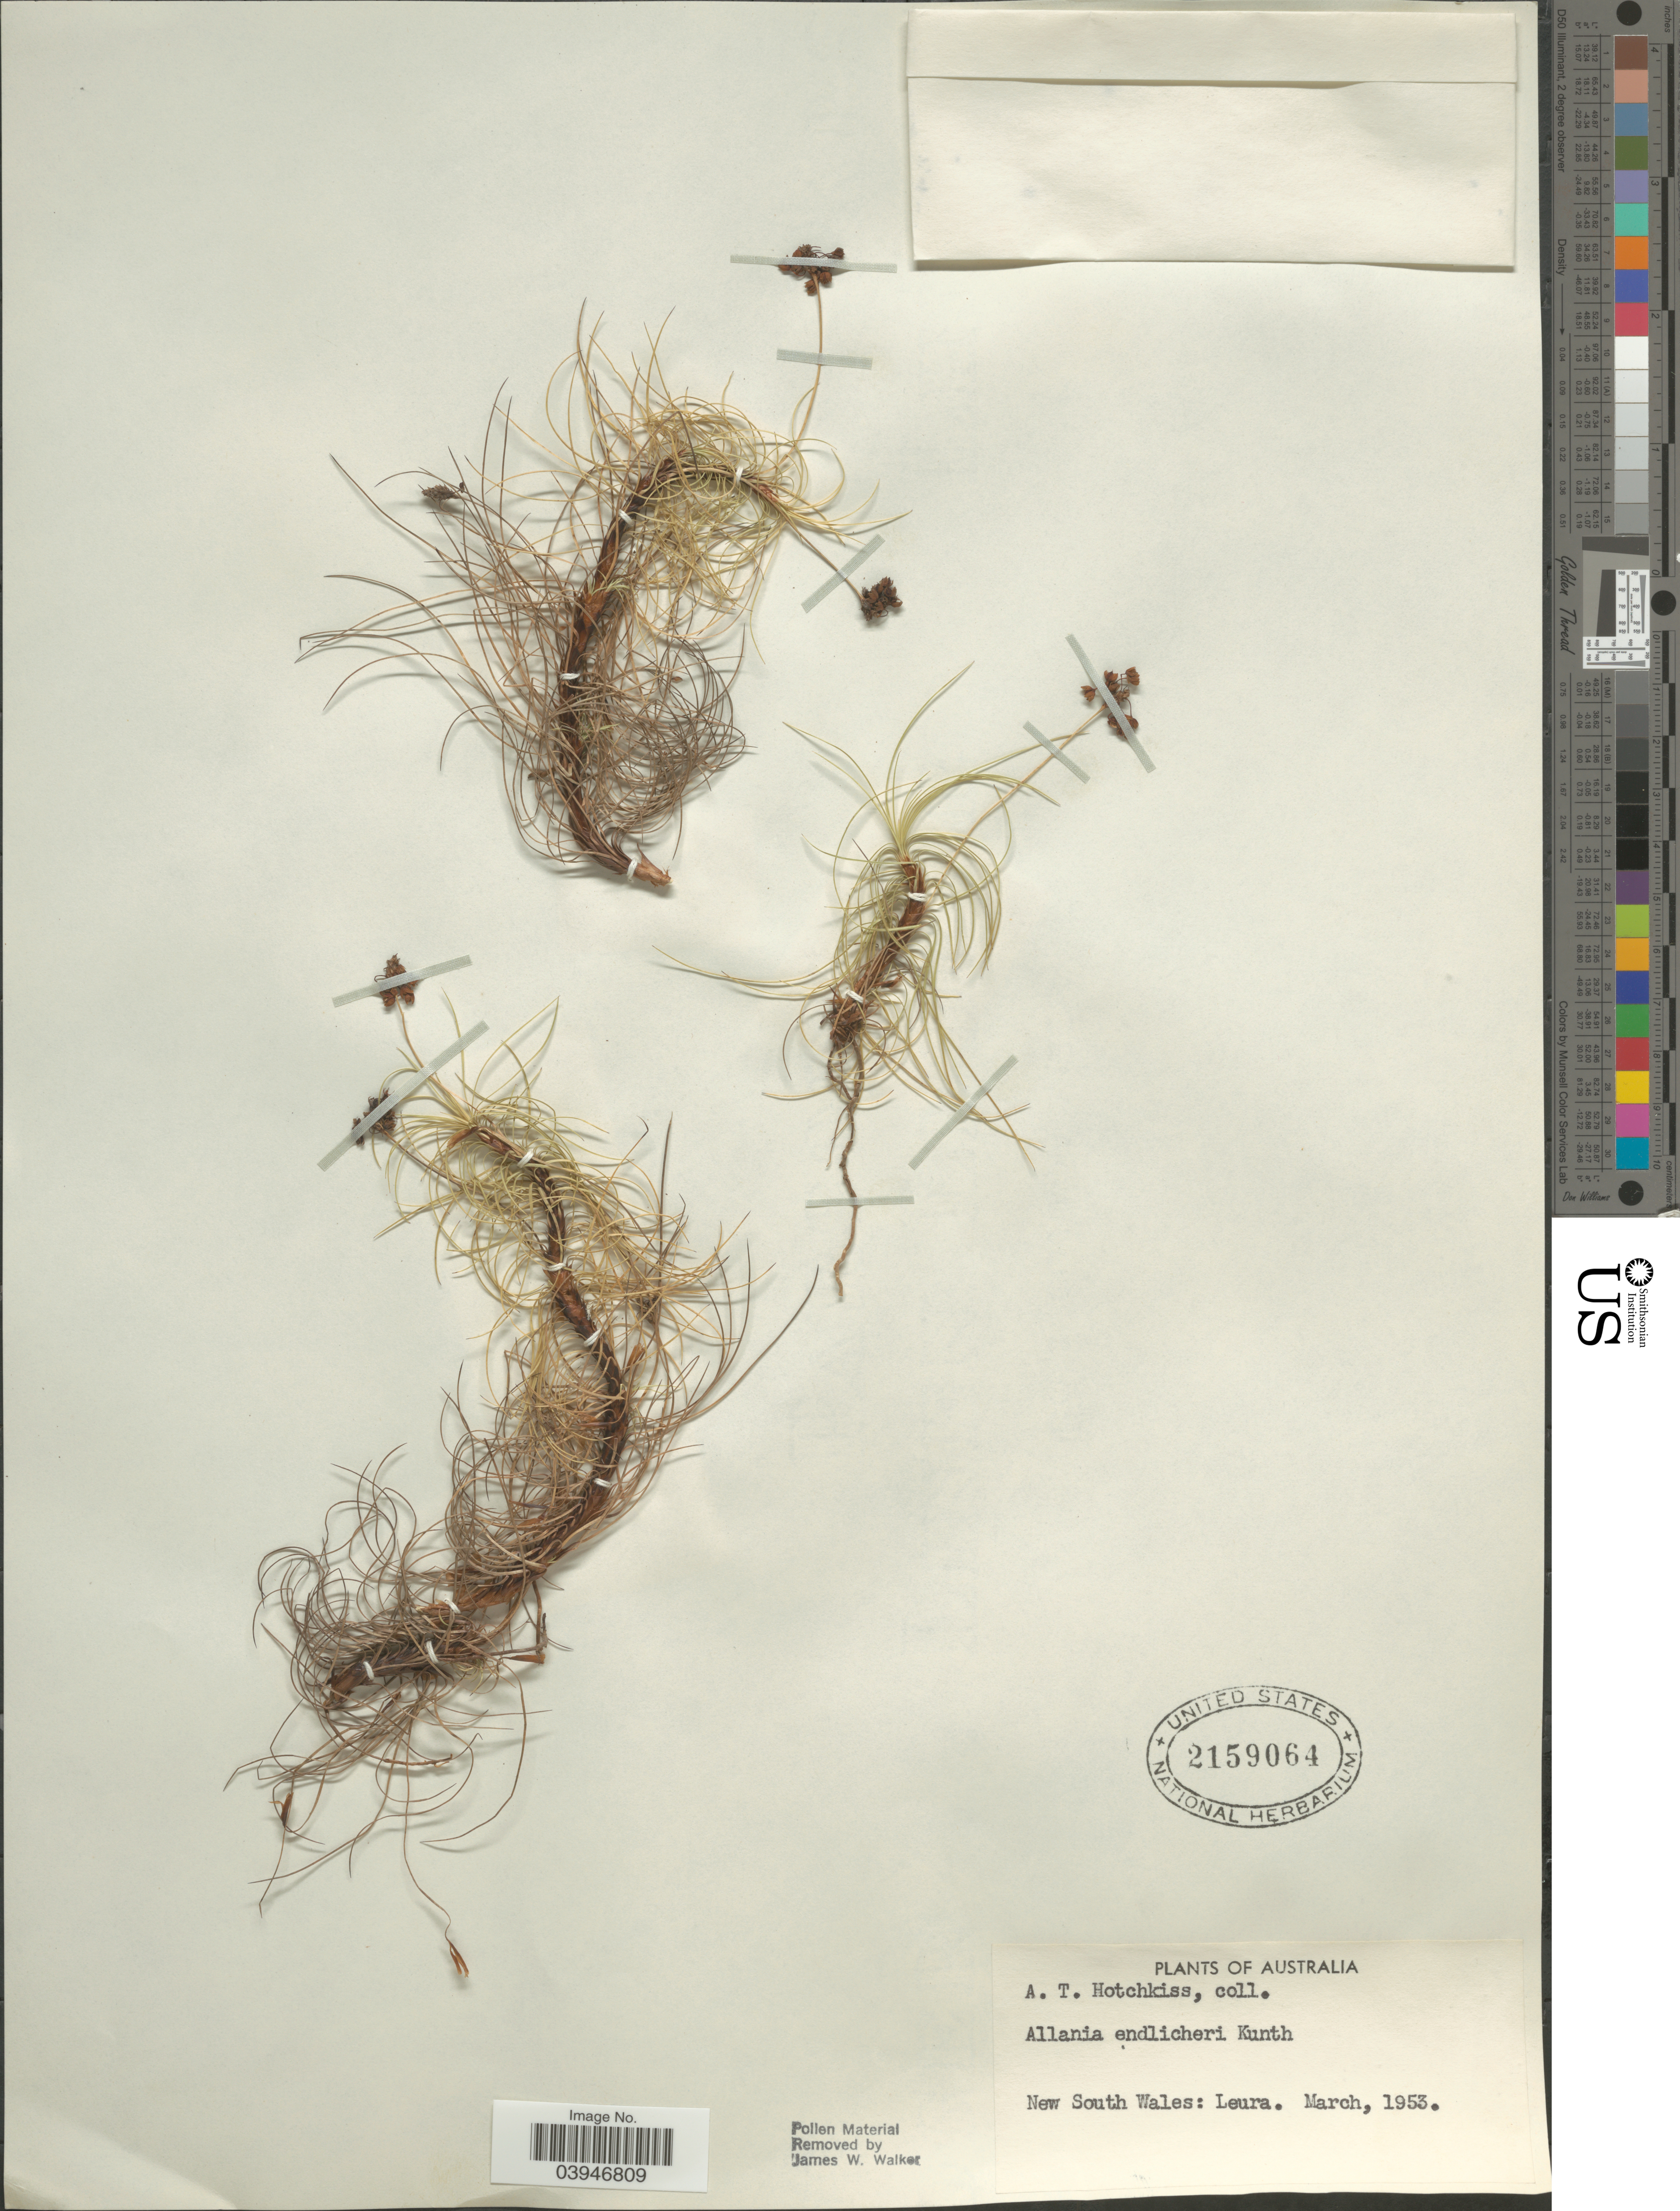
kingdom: Plantae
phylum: Tracheophyta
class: Liliopsida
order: Asparagales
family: Boryaceae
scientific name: Alainia endlicheri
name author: Kunth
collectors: A. Hotchkiss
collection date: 1953-03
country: Australia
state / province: New South Wales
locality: Leura.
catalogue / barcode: US 2159064